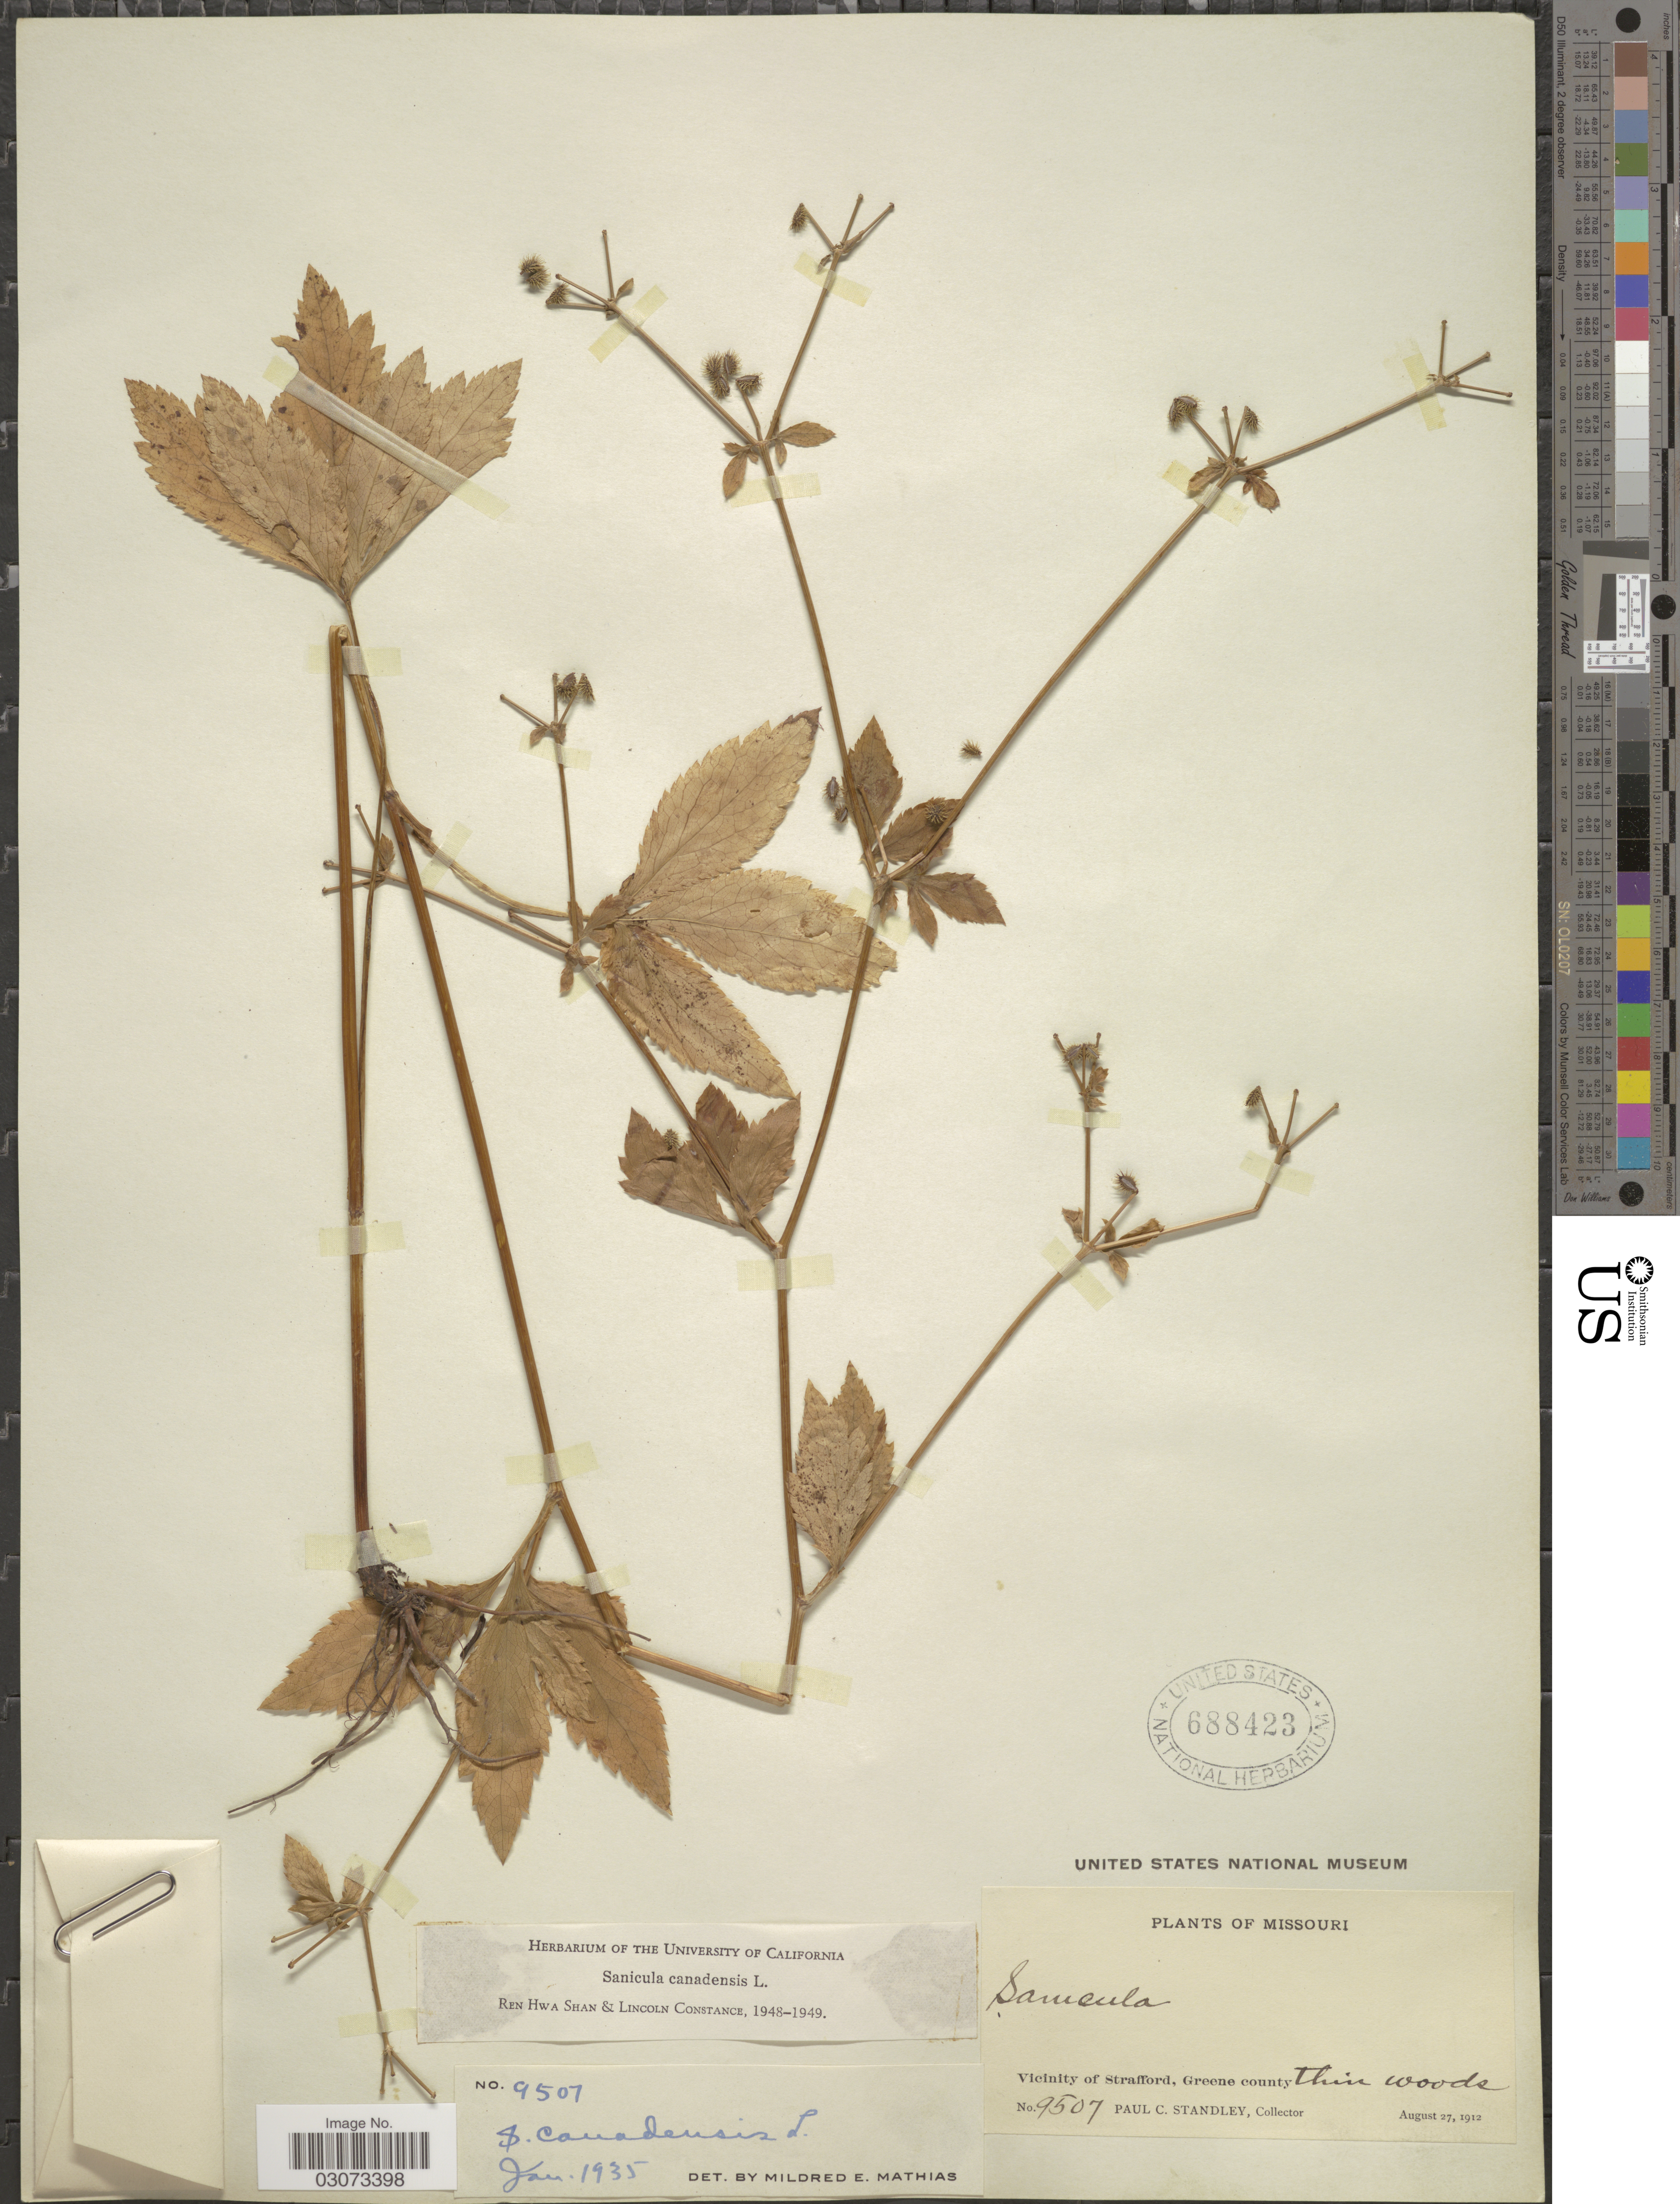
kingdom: Plantae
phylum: Tracheophyta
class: Magnoliopsida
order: Apiales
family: Apiaceae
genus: Sanicula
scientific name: Sanicula canadensis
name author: L.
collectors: P. C. Standley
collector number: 9507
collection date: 1912-08-27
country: United States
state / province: Missouri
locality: Vicinity of Strafford, Greene County.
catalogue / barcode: US 688423